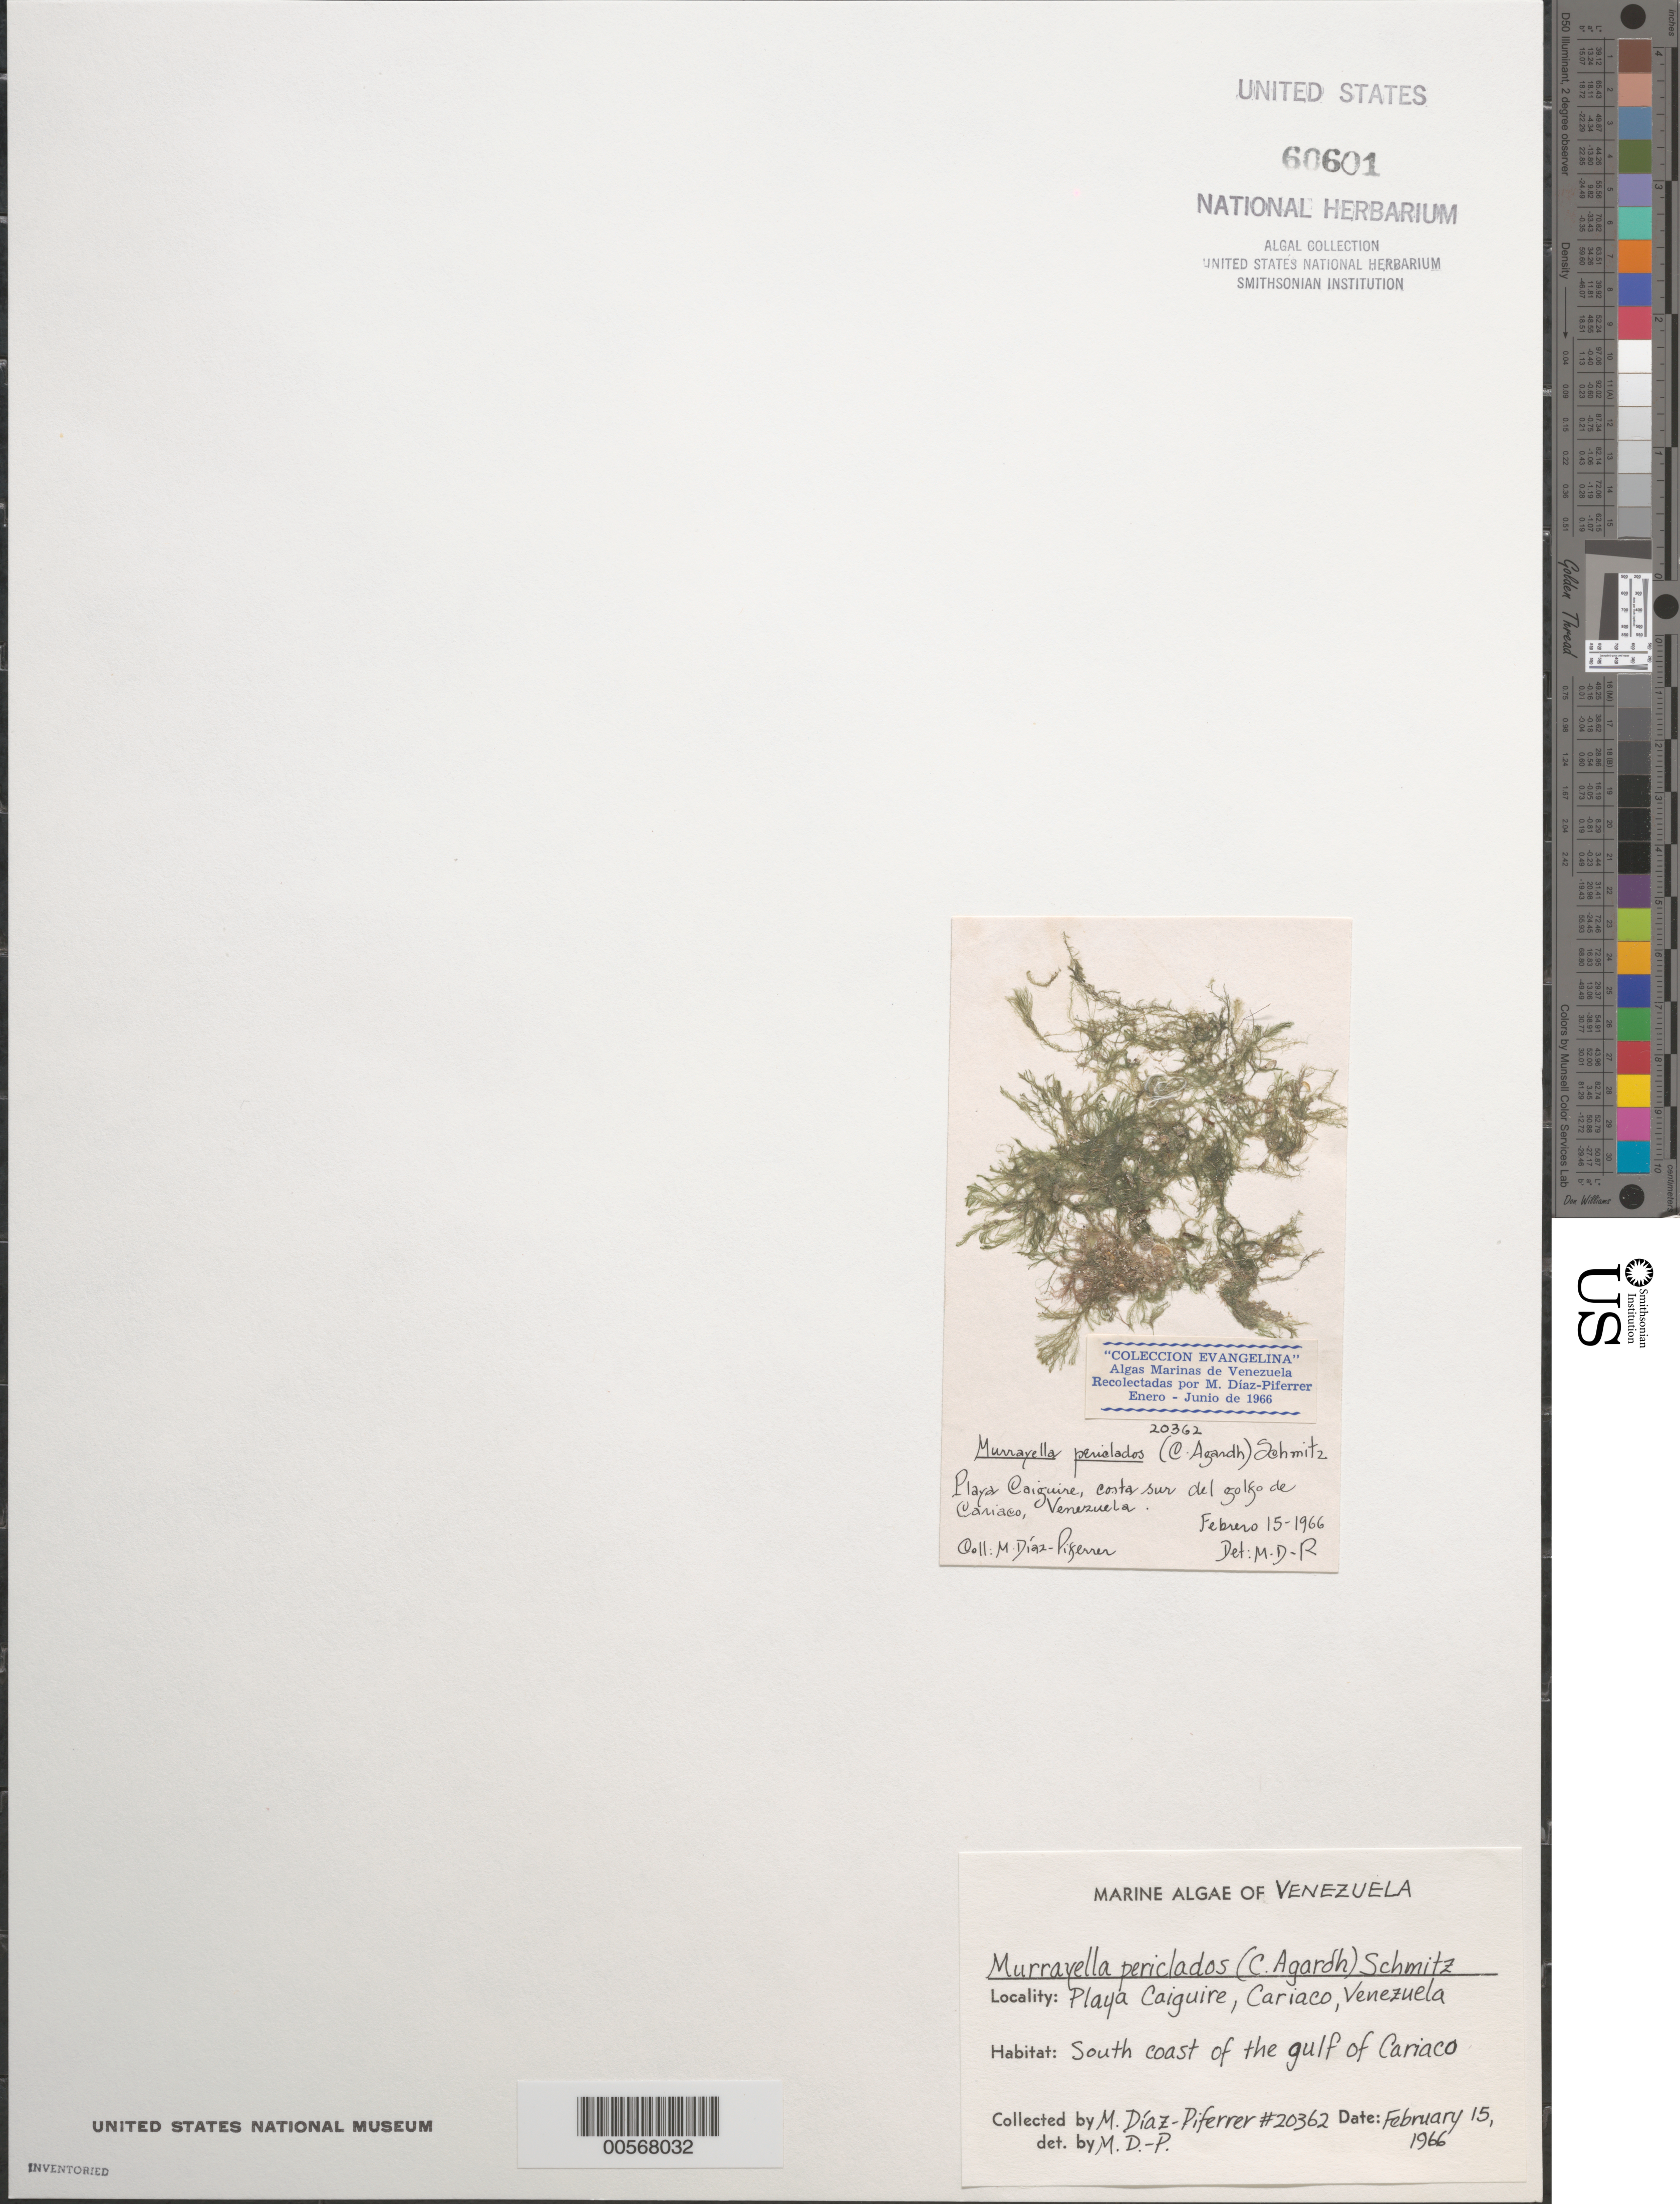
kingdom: Plantae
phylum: Rhodophyta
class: Florideophyceae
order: Ceramiales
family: Rhodomelaceae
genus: Murrayella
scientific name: Murrayella periclados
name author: (C. Agardh) F. Schmitz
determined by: Diaz-Piferrer, M.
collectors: M. Diaz-Piferrer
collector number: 20362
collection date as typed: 15 Feb 1966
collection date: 1966-02-15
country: Venezuela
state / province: Sucre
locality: Playa Caiguire, Golfo de Cariaco, Cumana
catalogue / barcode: US 60601